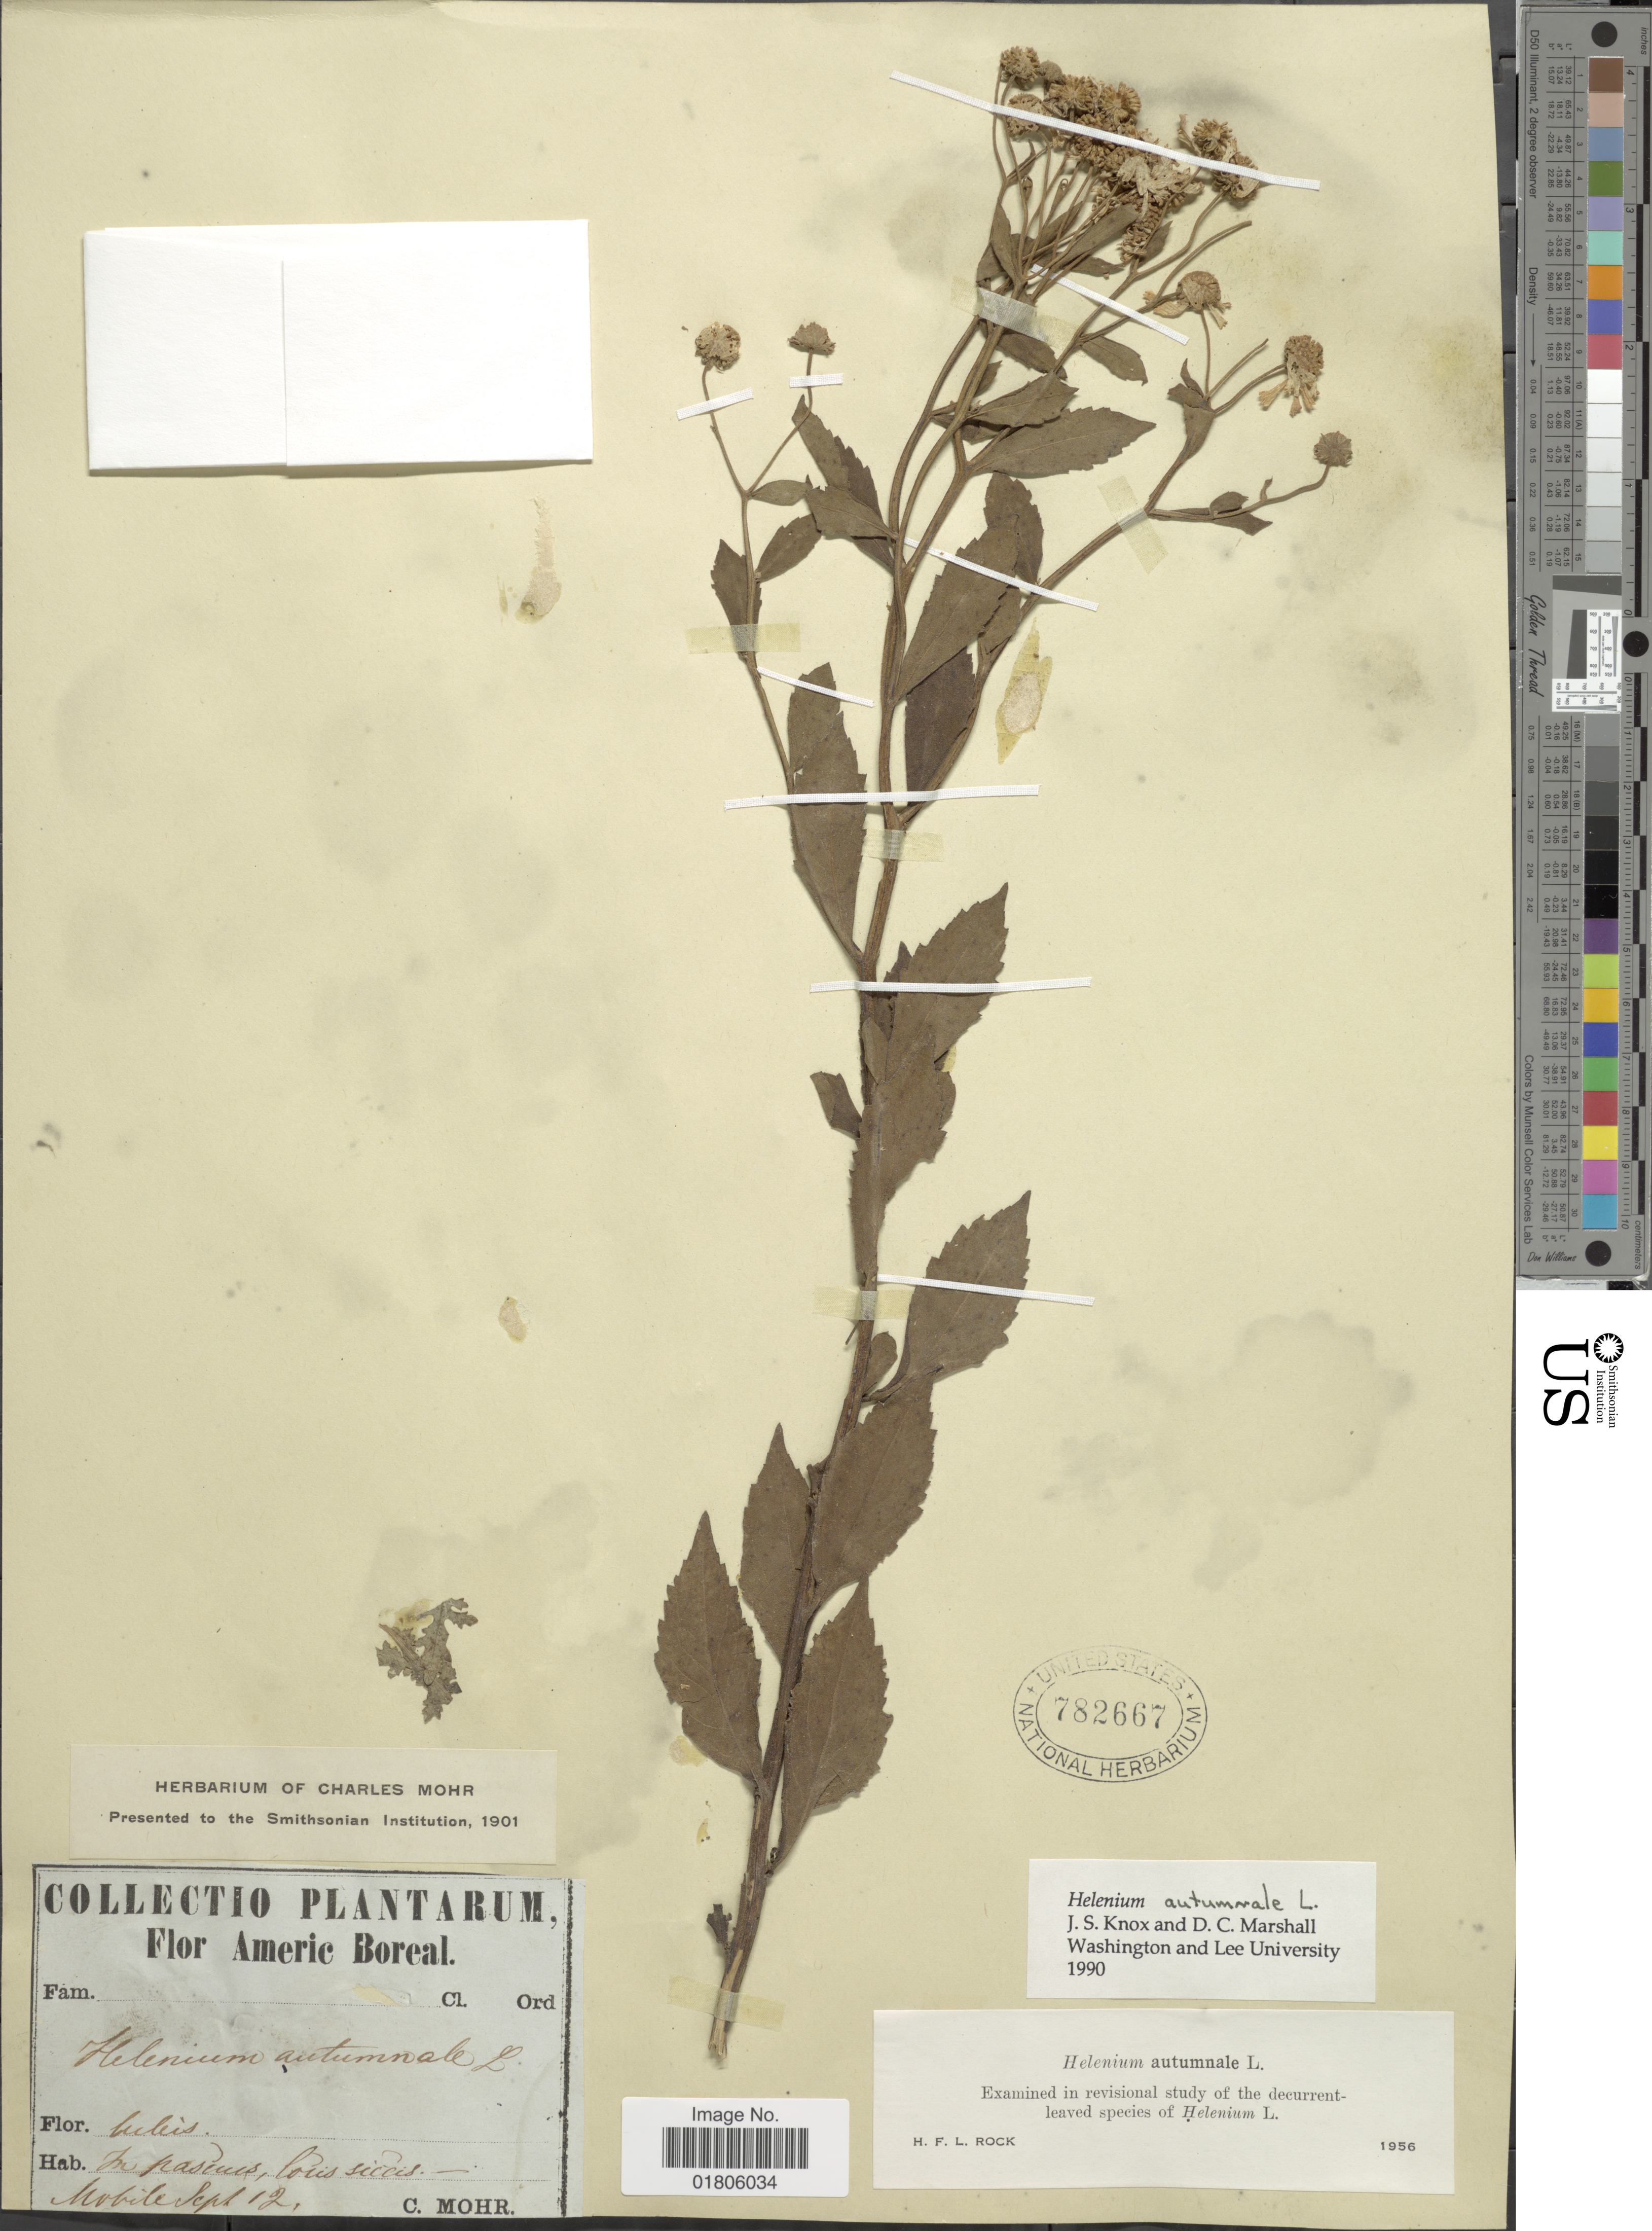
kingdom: Plantae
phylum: Tracheophyta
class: Magnoliopsida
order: Asterales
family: Asteraceae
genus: Helenium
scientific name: Helenium autumnale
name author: L.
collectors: Mohr, C. T. (herbarium)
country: United States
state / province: Alabama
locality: Mobile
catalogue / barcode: US 782667